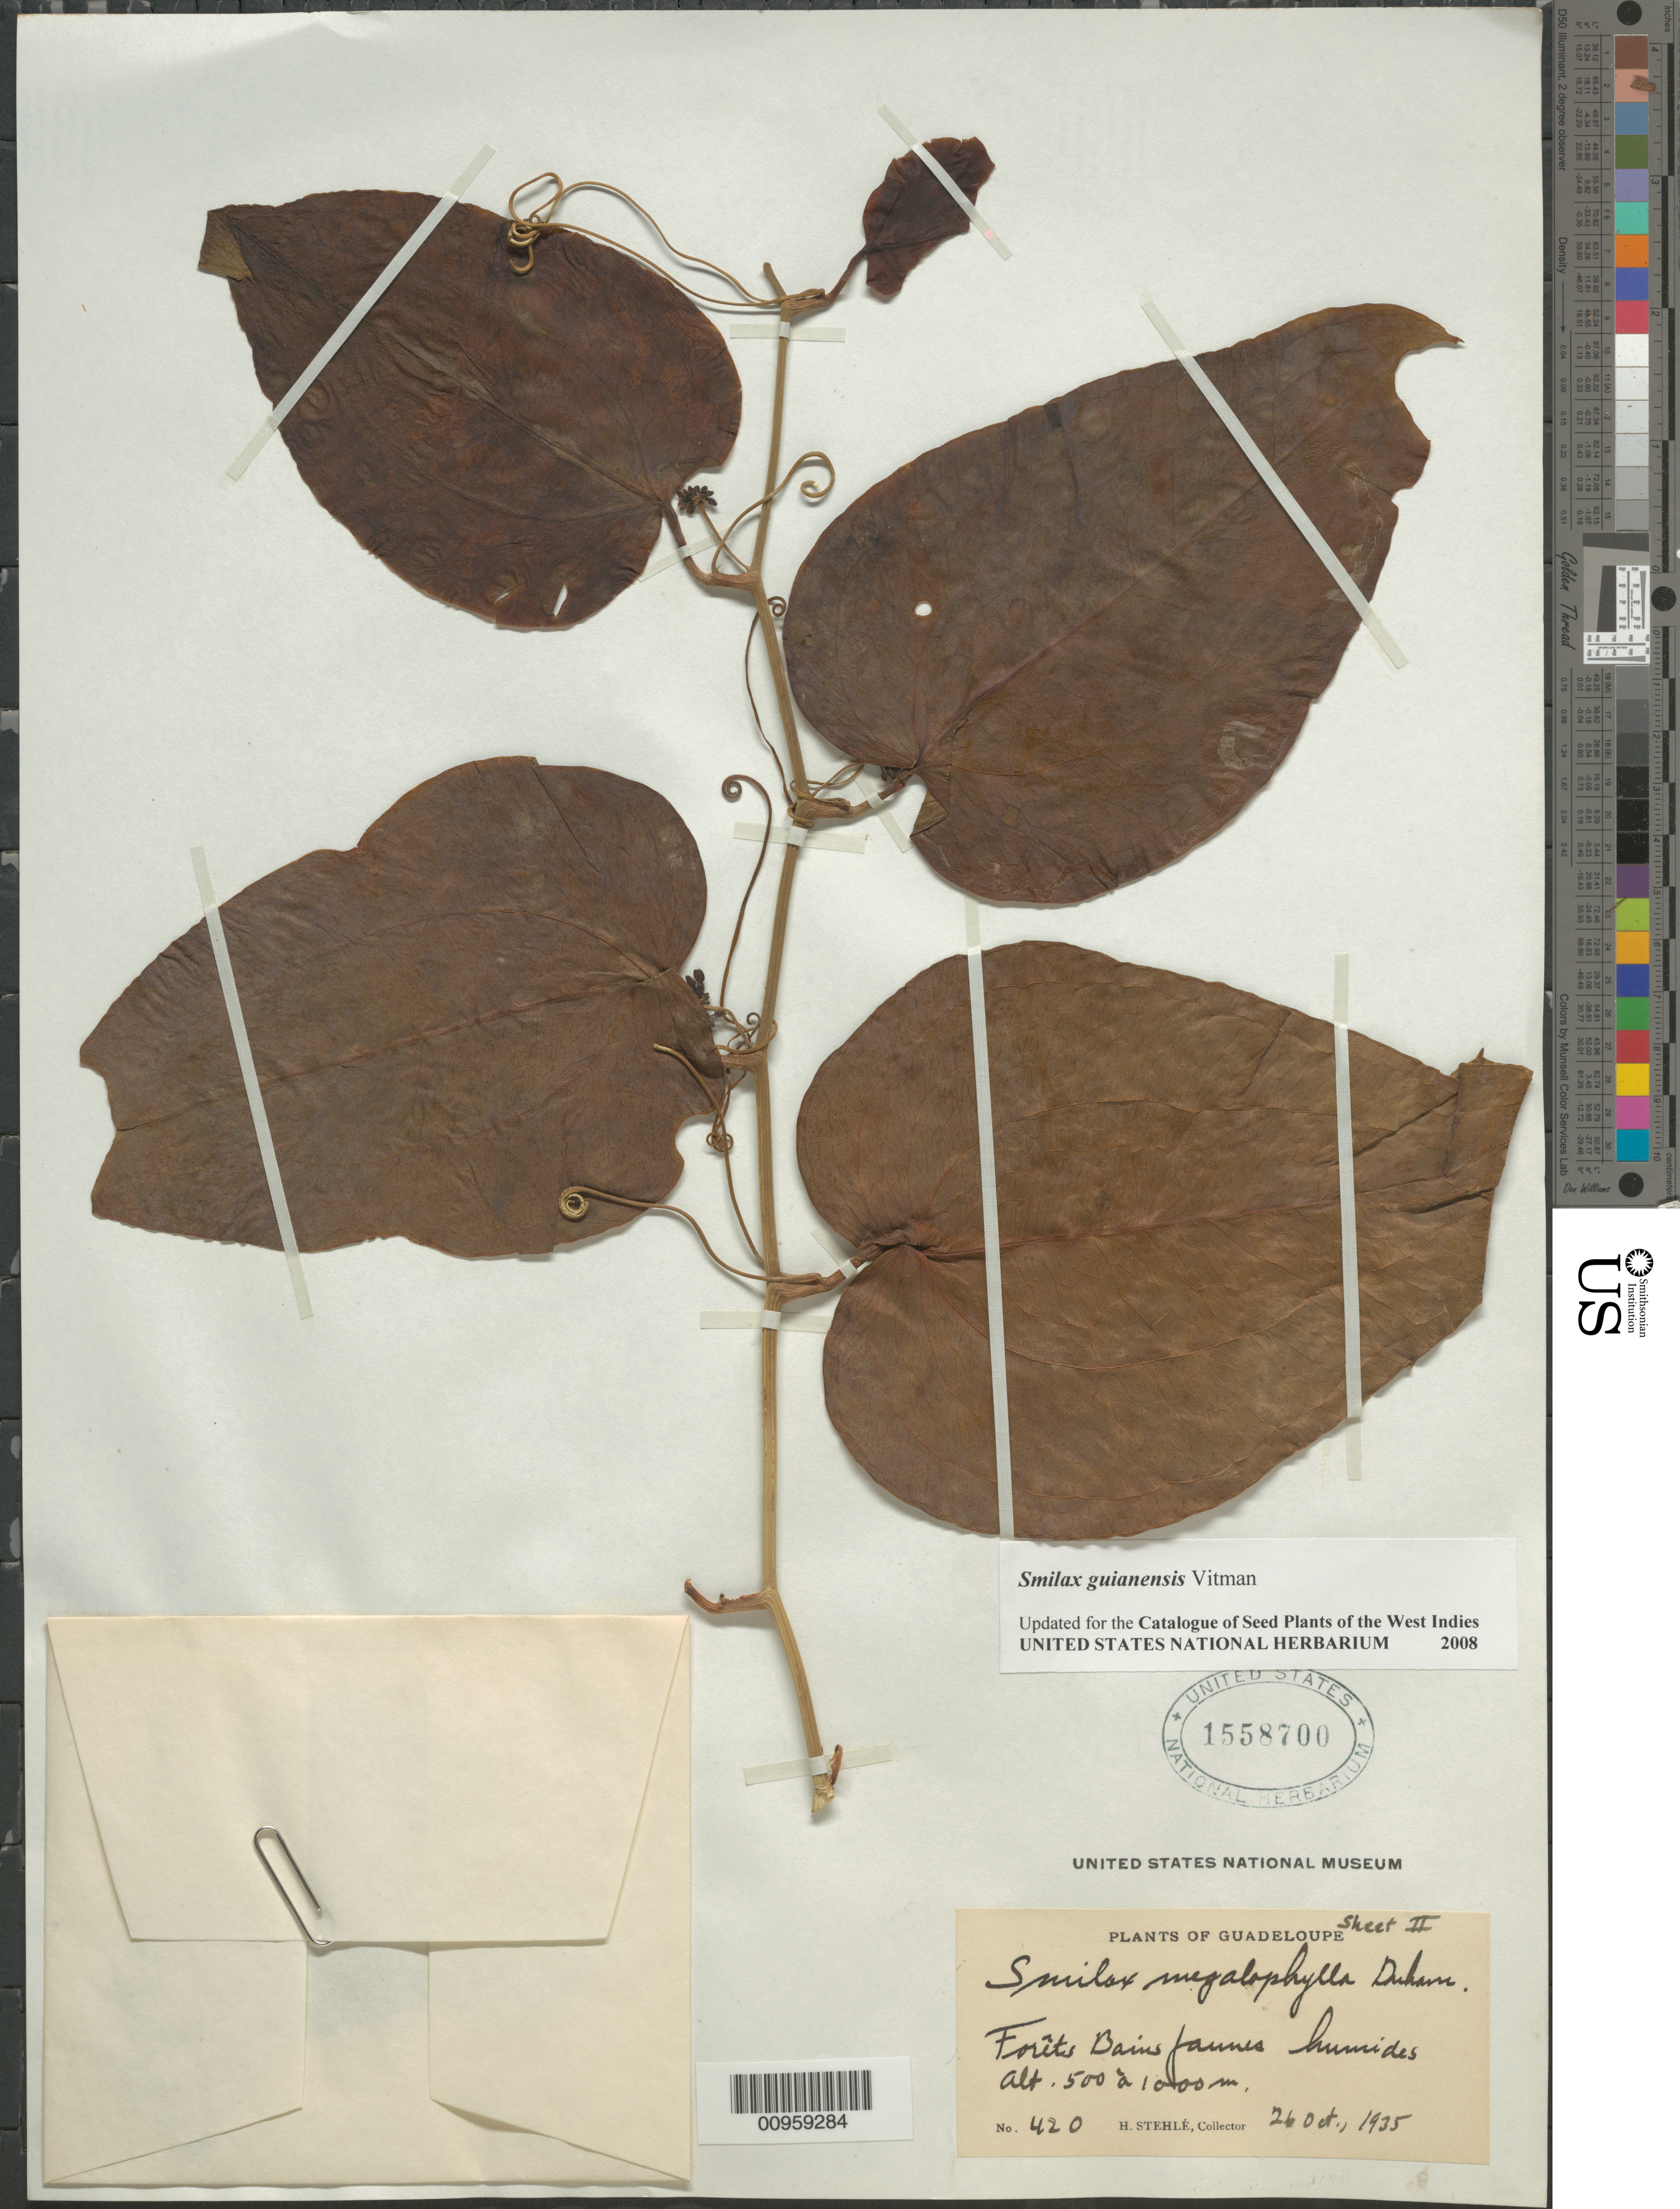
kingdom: Plantae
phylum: Tracheophyta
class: Liliopsida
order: Liliales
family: Smilacaceae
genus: Smilax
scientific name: Smilax guianensis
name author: Vitman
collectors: H. Stehlé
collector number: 420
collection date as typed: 26 Oct 1935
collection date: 1935-10-26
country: Guadeloupe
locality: Forêts des Bains Jaunes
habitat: Forêts humides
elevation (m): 500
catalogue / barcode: US 1558700